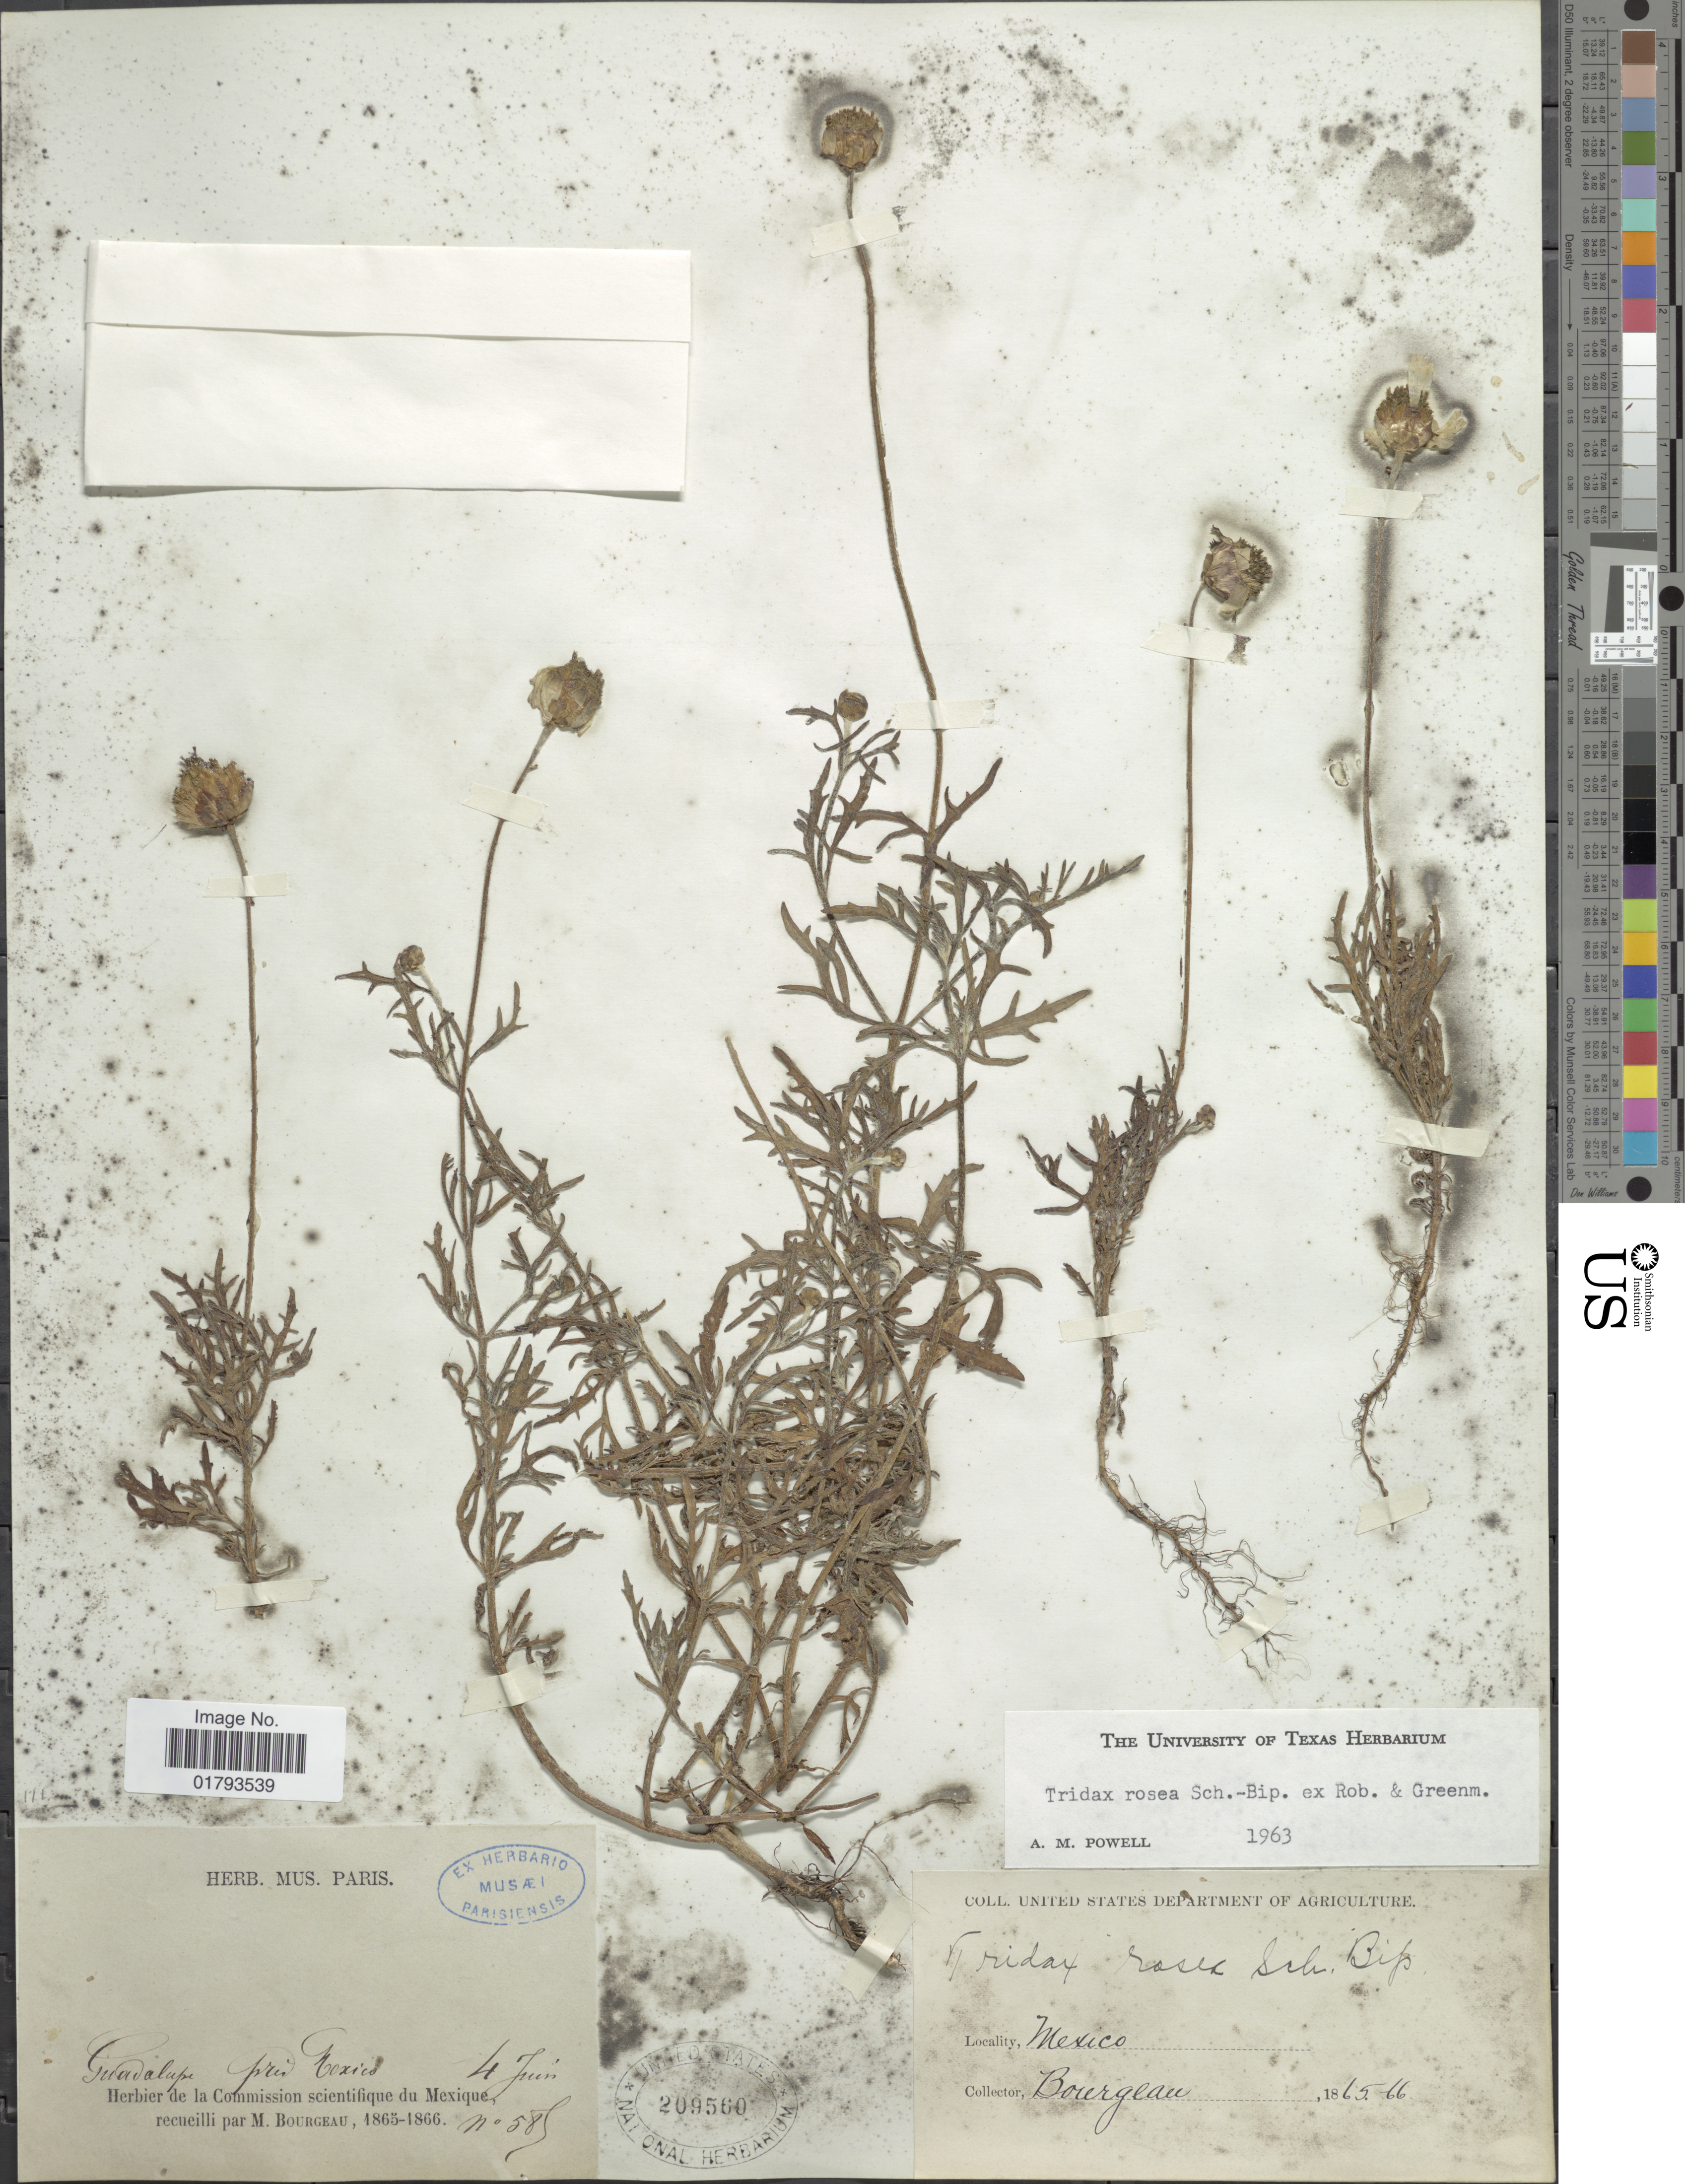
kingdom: Plantae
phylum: Tracheophyta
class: Magnoliopsida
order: Asterales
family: Asteraceae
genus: Tridax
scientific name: Tridax rosea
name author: Sch. Bip. ex B.L. Rob. & Greenm.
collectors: M. Borgeau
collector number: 585*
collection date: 1865/1866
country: Mexico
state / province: Baja California Sur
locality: Guadalupe pres Mexico.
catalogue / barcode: US 209560